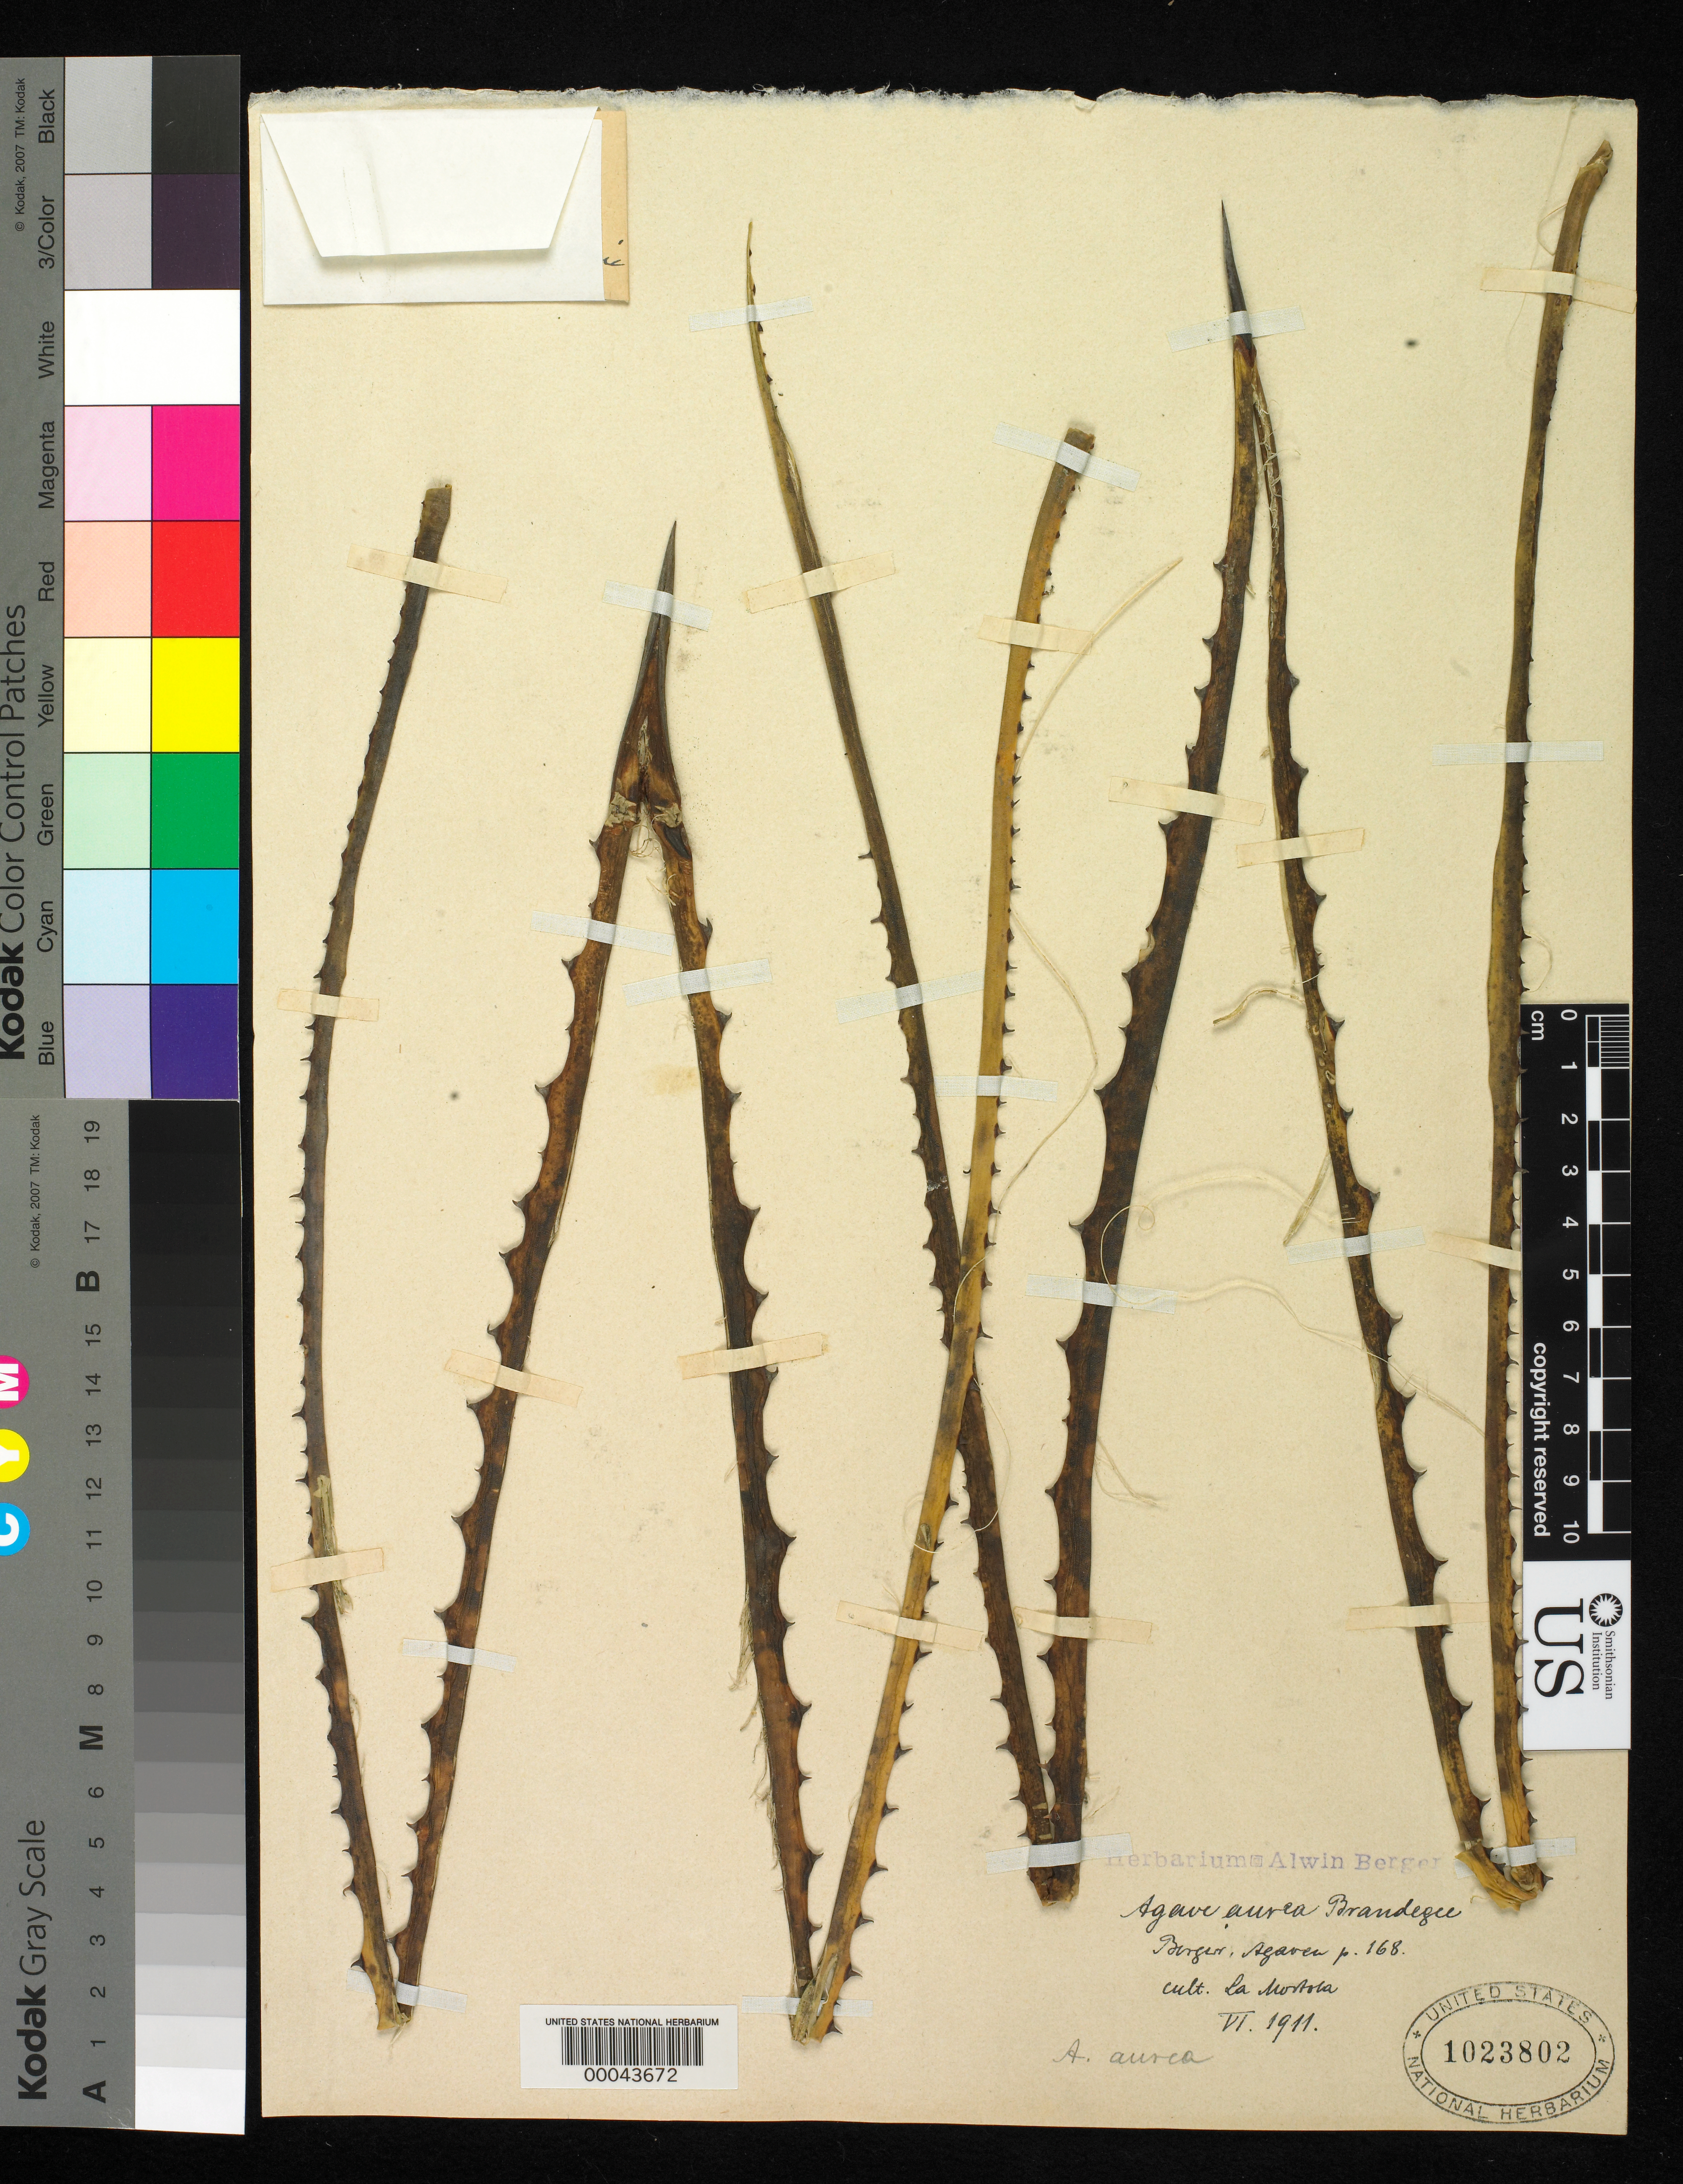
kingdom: Plantae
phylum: Tracheophyta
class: Liliopsida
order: Asparagales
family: Asparagaceae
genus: Agave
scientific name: Agave aurea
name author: Brandegee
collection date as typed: Apr 1911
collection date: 1911-04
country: Mexico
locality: E of Monserrat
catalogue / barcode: US 1023802